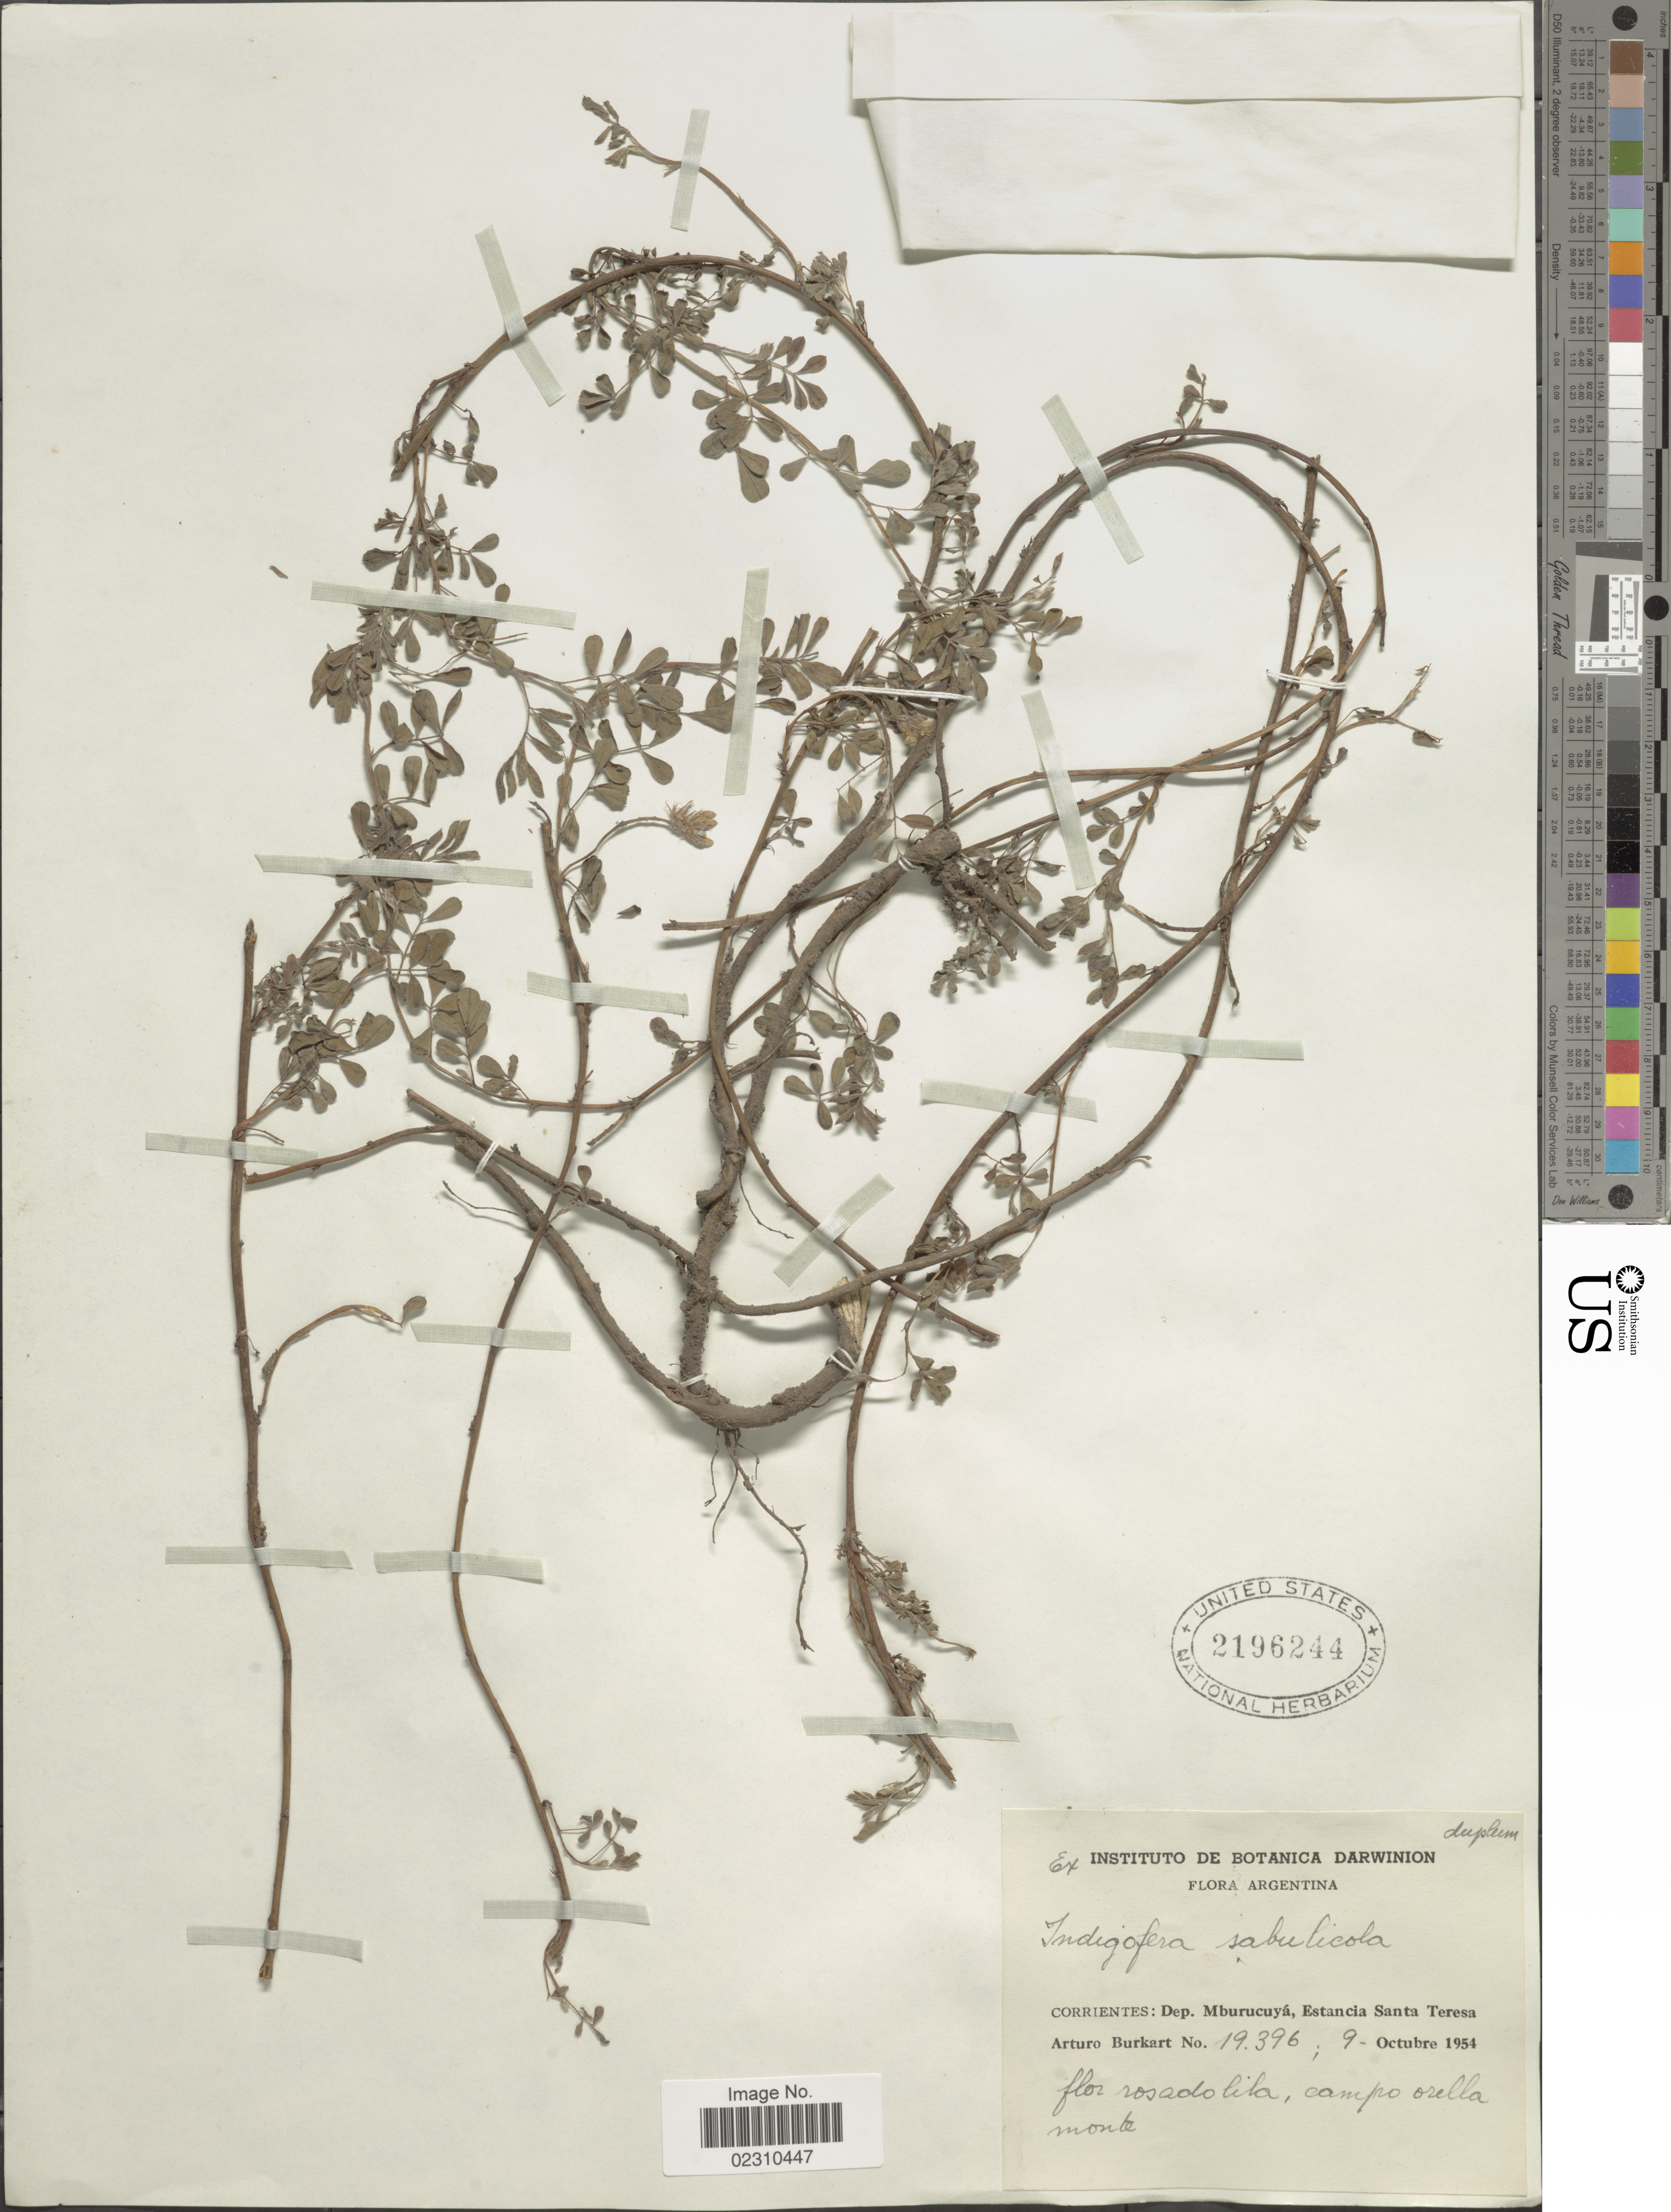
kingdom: Plantae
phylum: Tracheophyta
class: Magnoliopsida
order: Fabales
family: Fabaceae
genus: Indigofera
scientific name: Indigofera sabulicola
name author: Benth.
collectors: A. E. Burkart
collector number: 19396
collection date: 1954-10-09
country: Argentina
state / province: Corrientes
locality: Argentina, Corrientes: Dep. Mburucuya, Estancia Santa Teresa.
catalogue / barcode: US 2196244